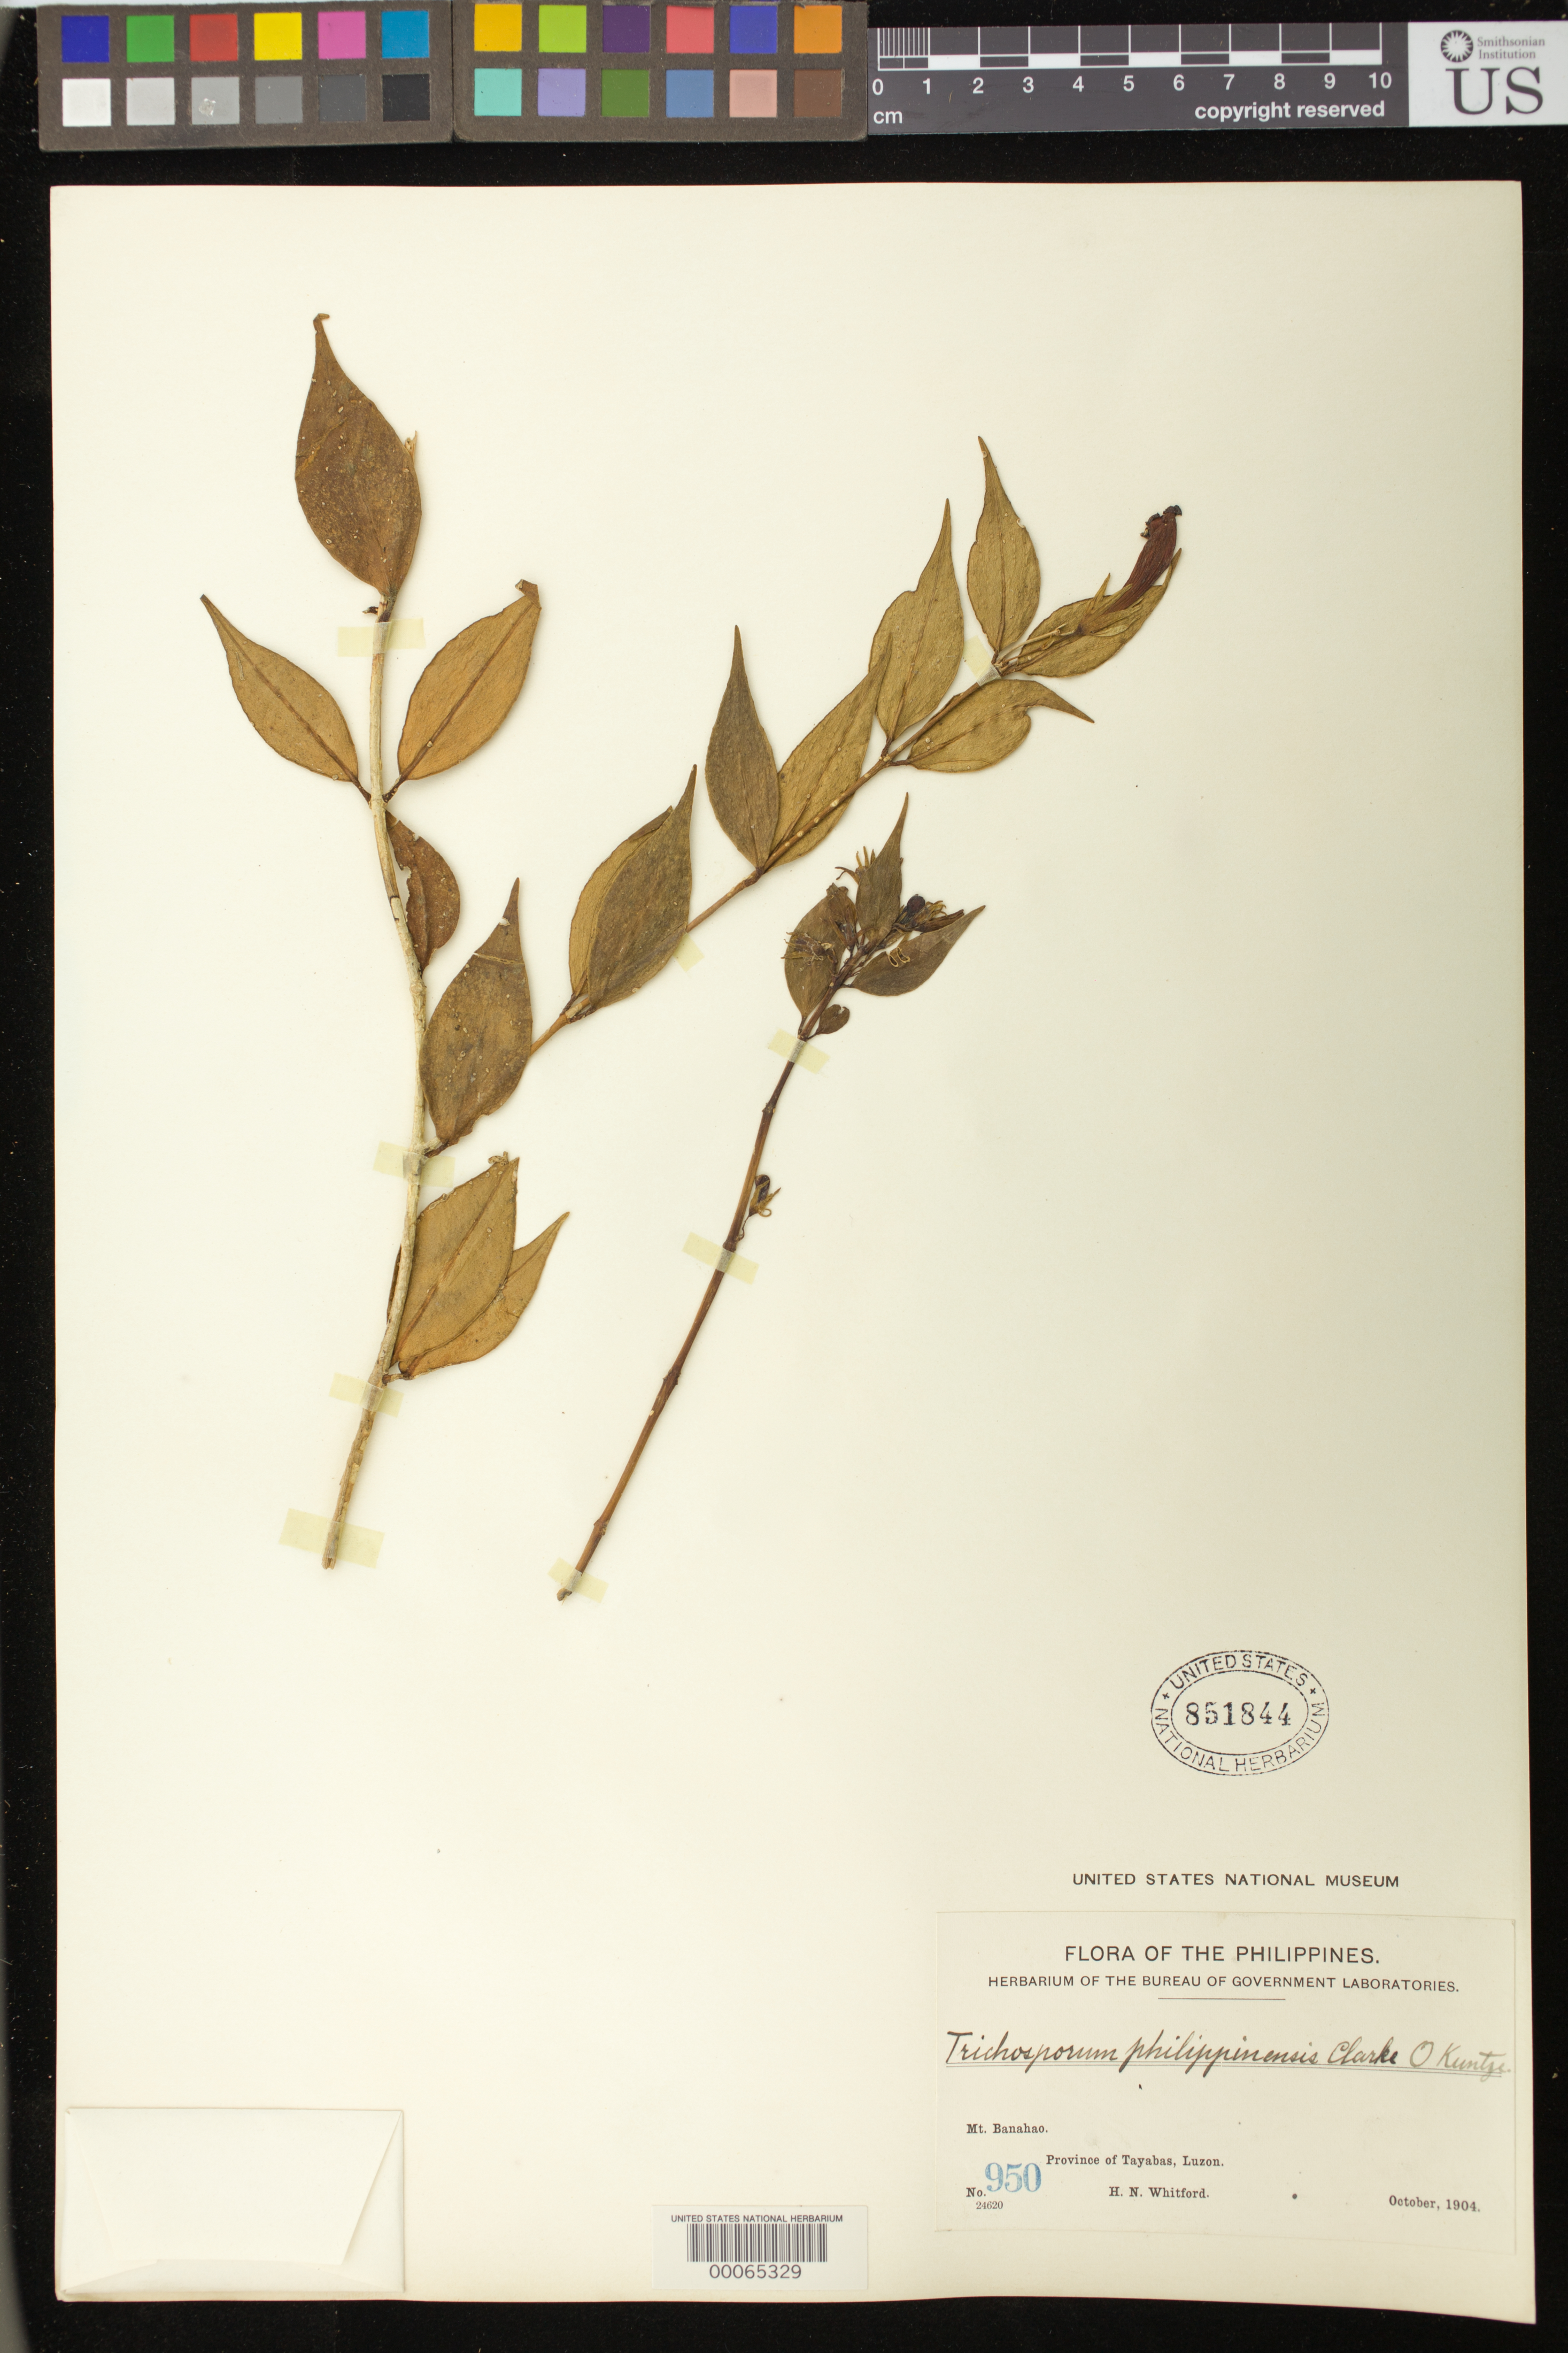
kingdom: Plantae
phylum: Tracheophyta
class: Magnoliopsida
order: Lamiales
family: Gesneriaceae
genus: Trichosporum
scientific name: Trichosporum philippinense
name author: (C.B. Clarke) Kuntze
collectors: H. N. Whitford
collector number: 950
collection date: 1904-10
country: Philippines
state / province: Calabarzon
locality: Mt. Banahao, Province of Tayabas, Luzon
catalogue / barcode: US 851844